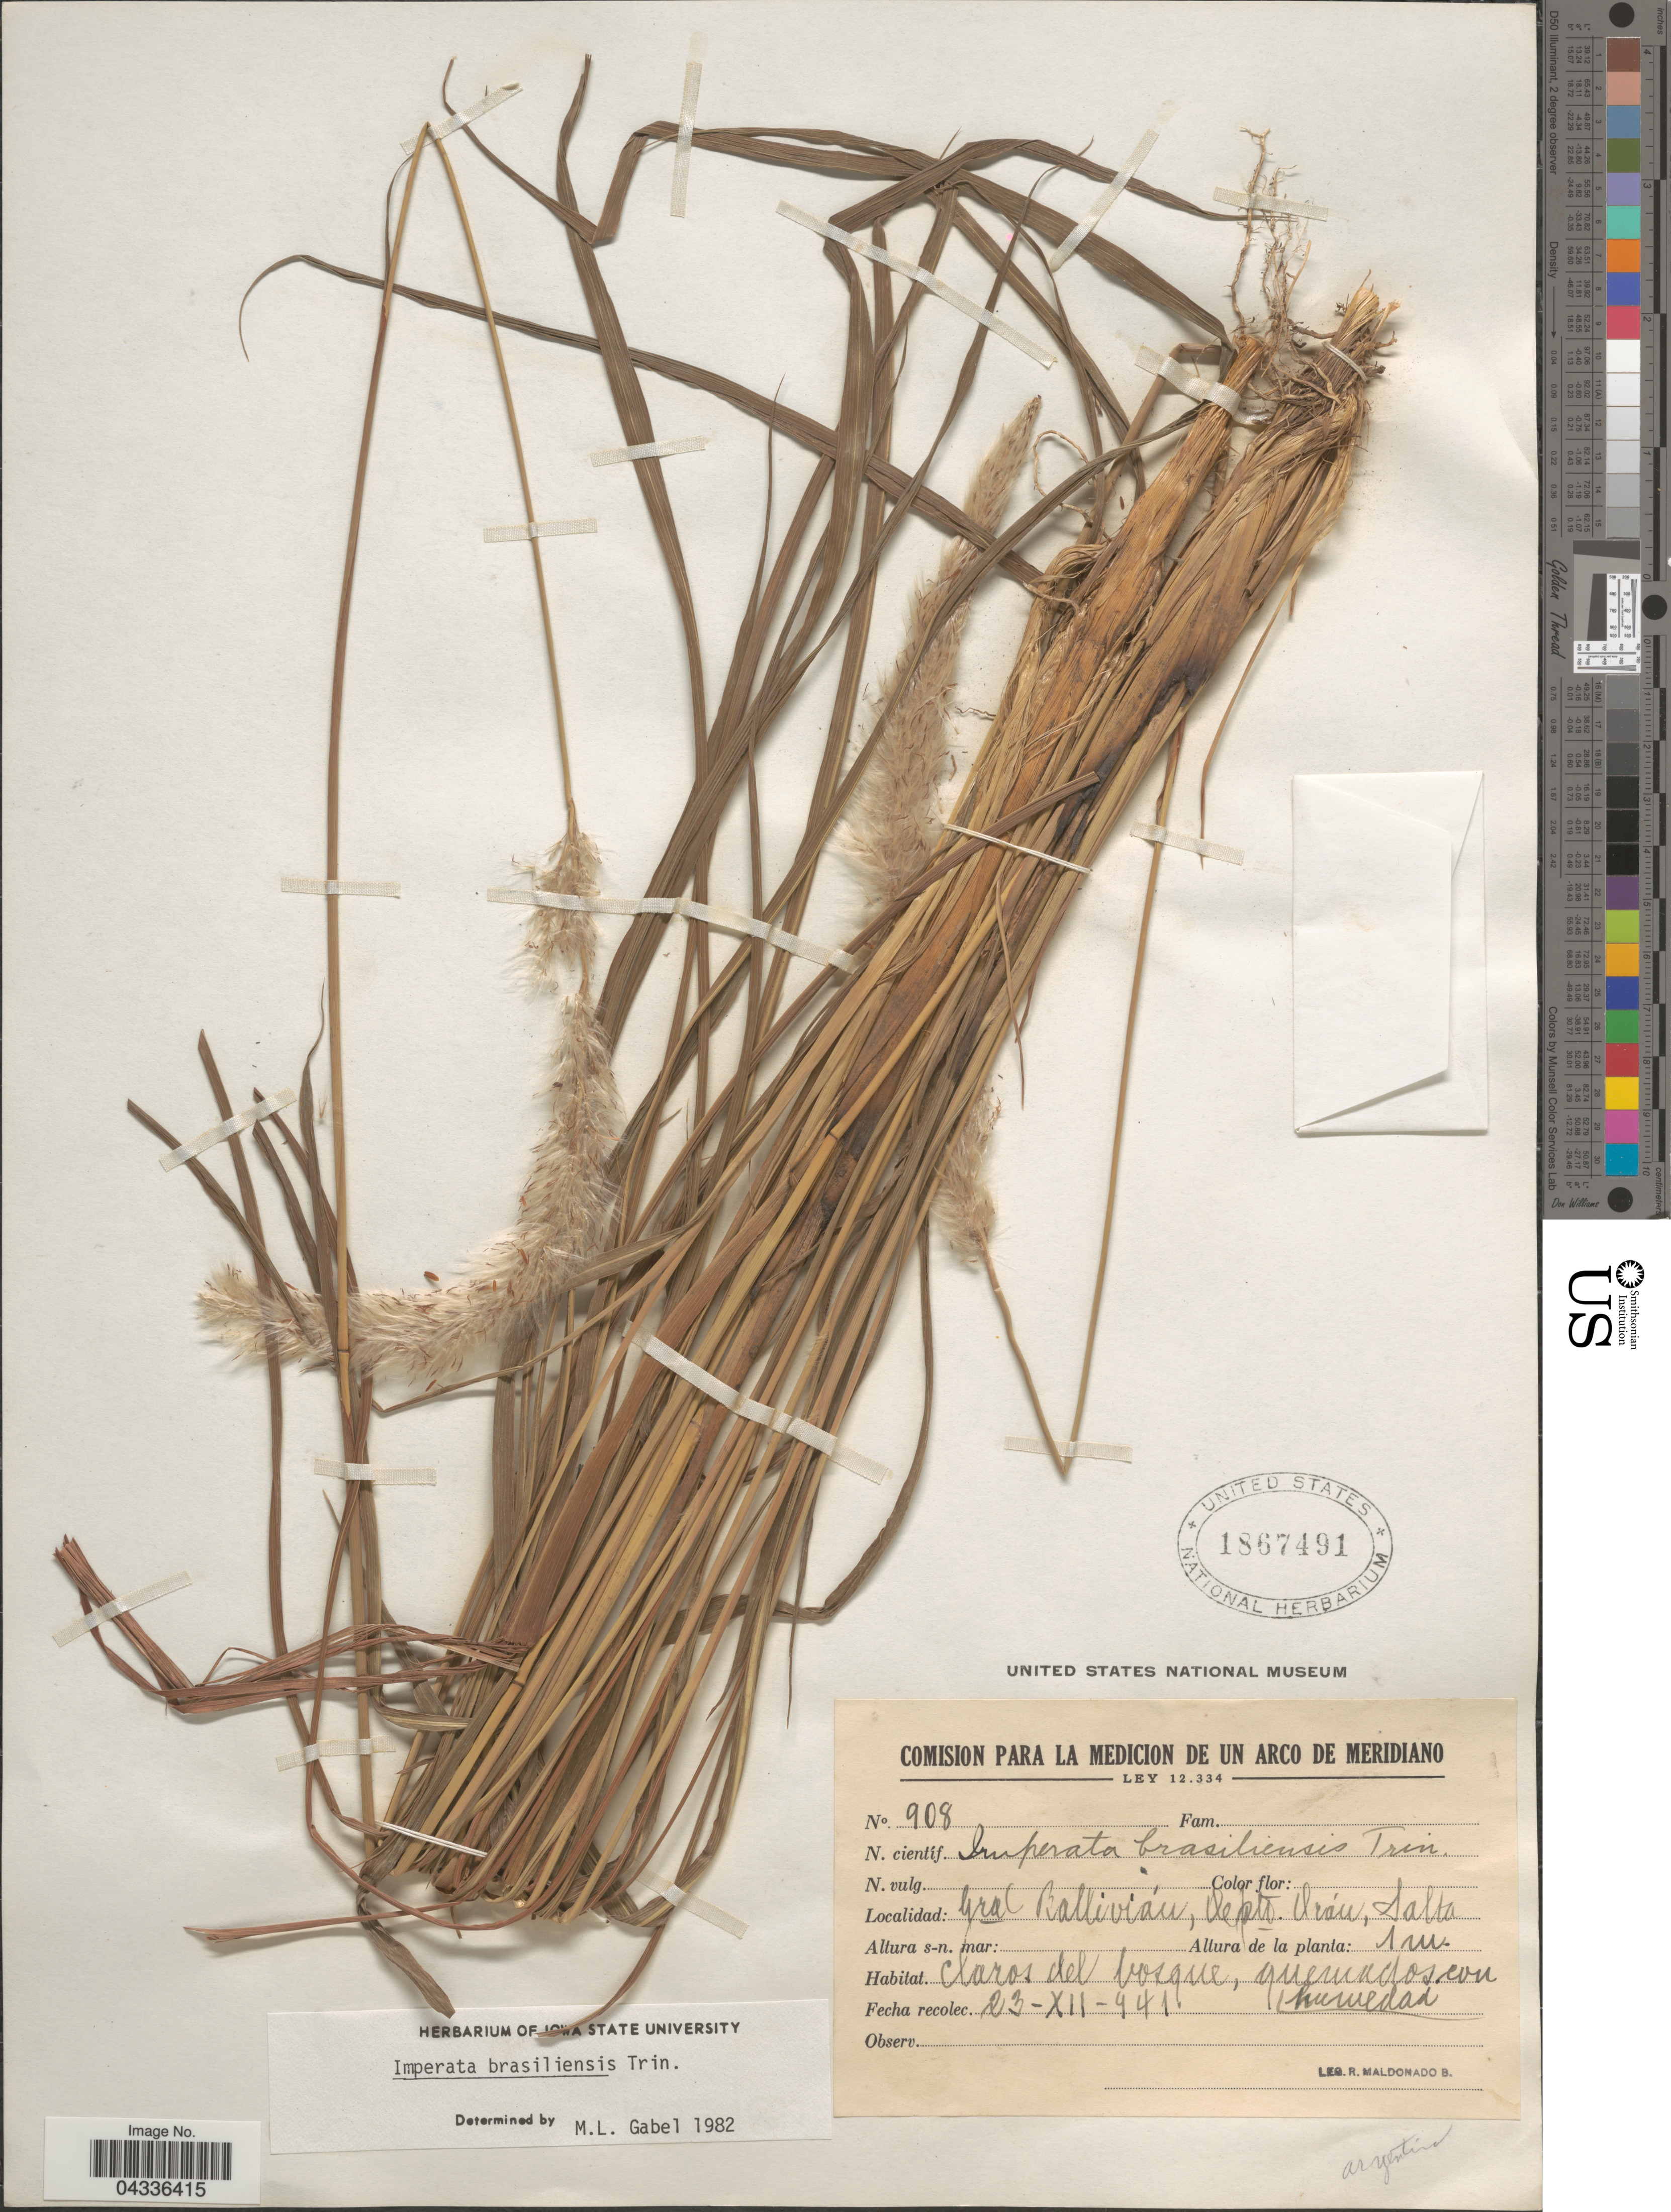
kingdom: Plantae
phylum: Tracheophyta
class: Liliopsida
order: Poales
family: Poaceae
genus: Imperata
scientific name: Imperata brasiliensis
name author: Trin.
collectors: B. Maldonado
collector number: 908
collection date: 1941-12-23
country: Argentina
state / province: Salta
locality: Comision para La Medicion de un Arco de Meridiano. Gral Ballivian, Depto. Orán.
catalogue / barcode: US 1867491